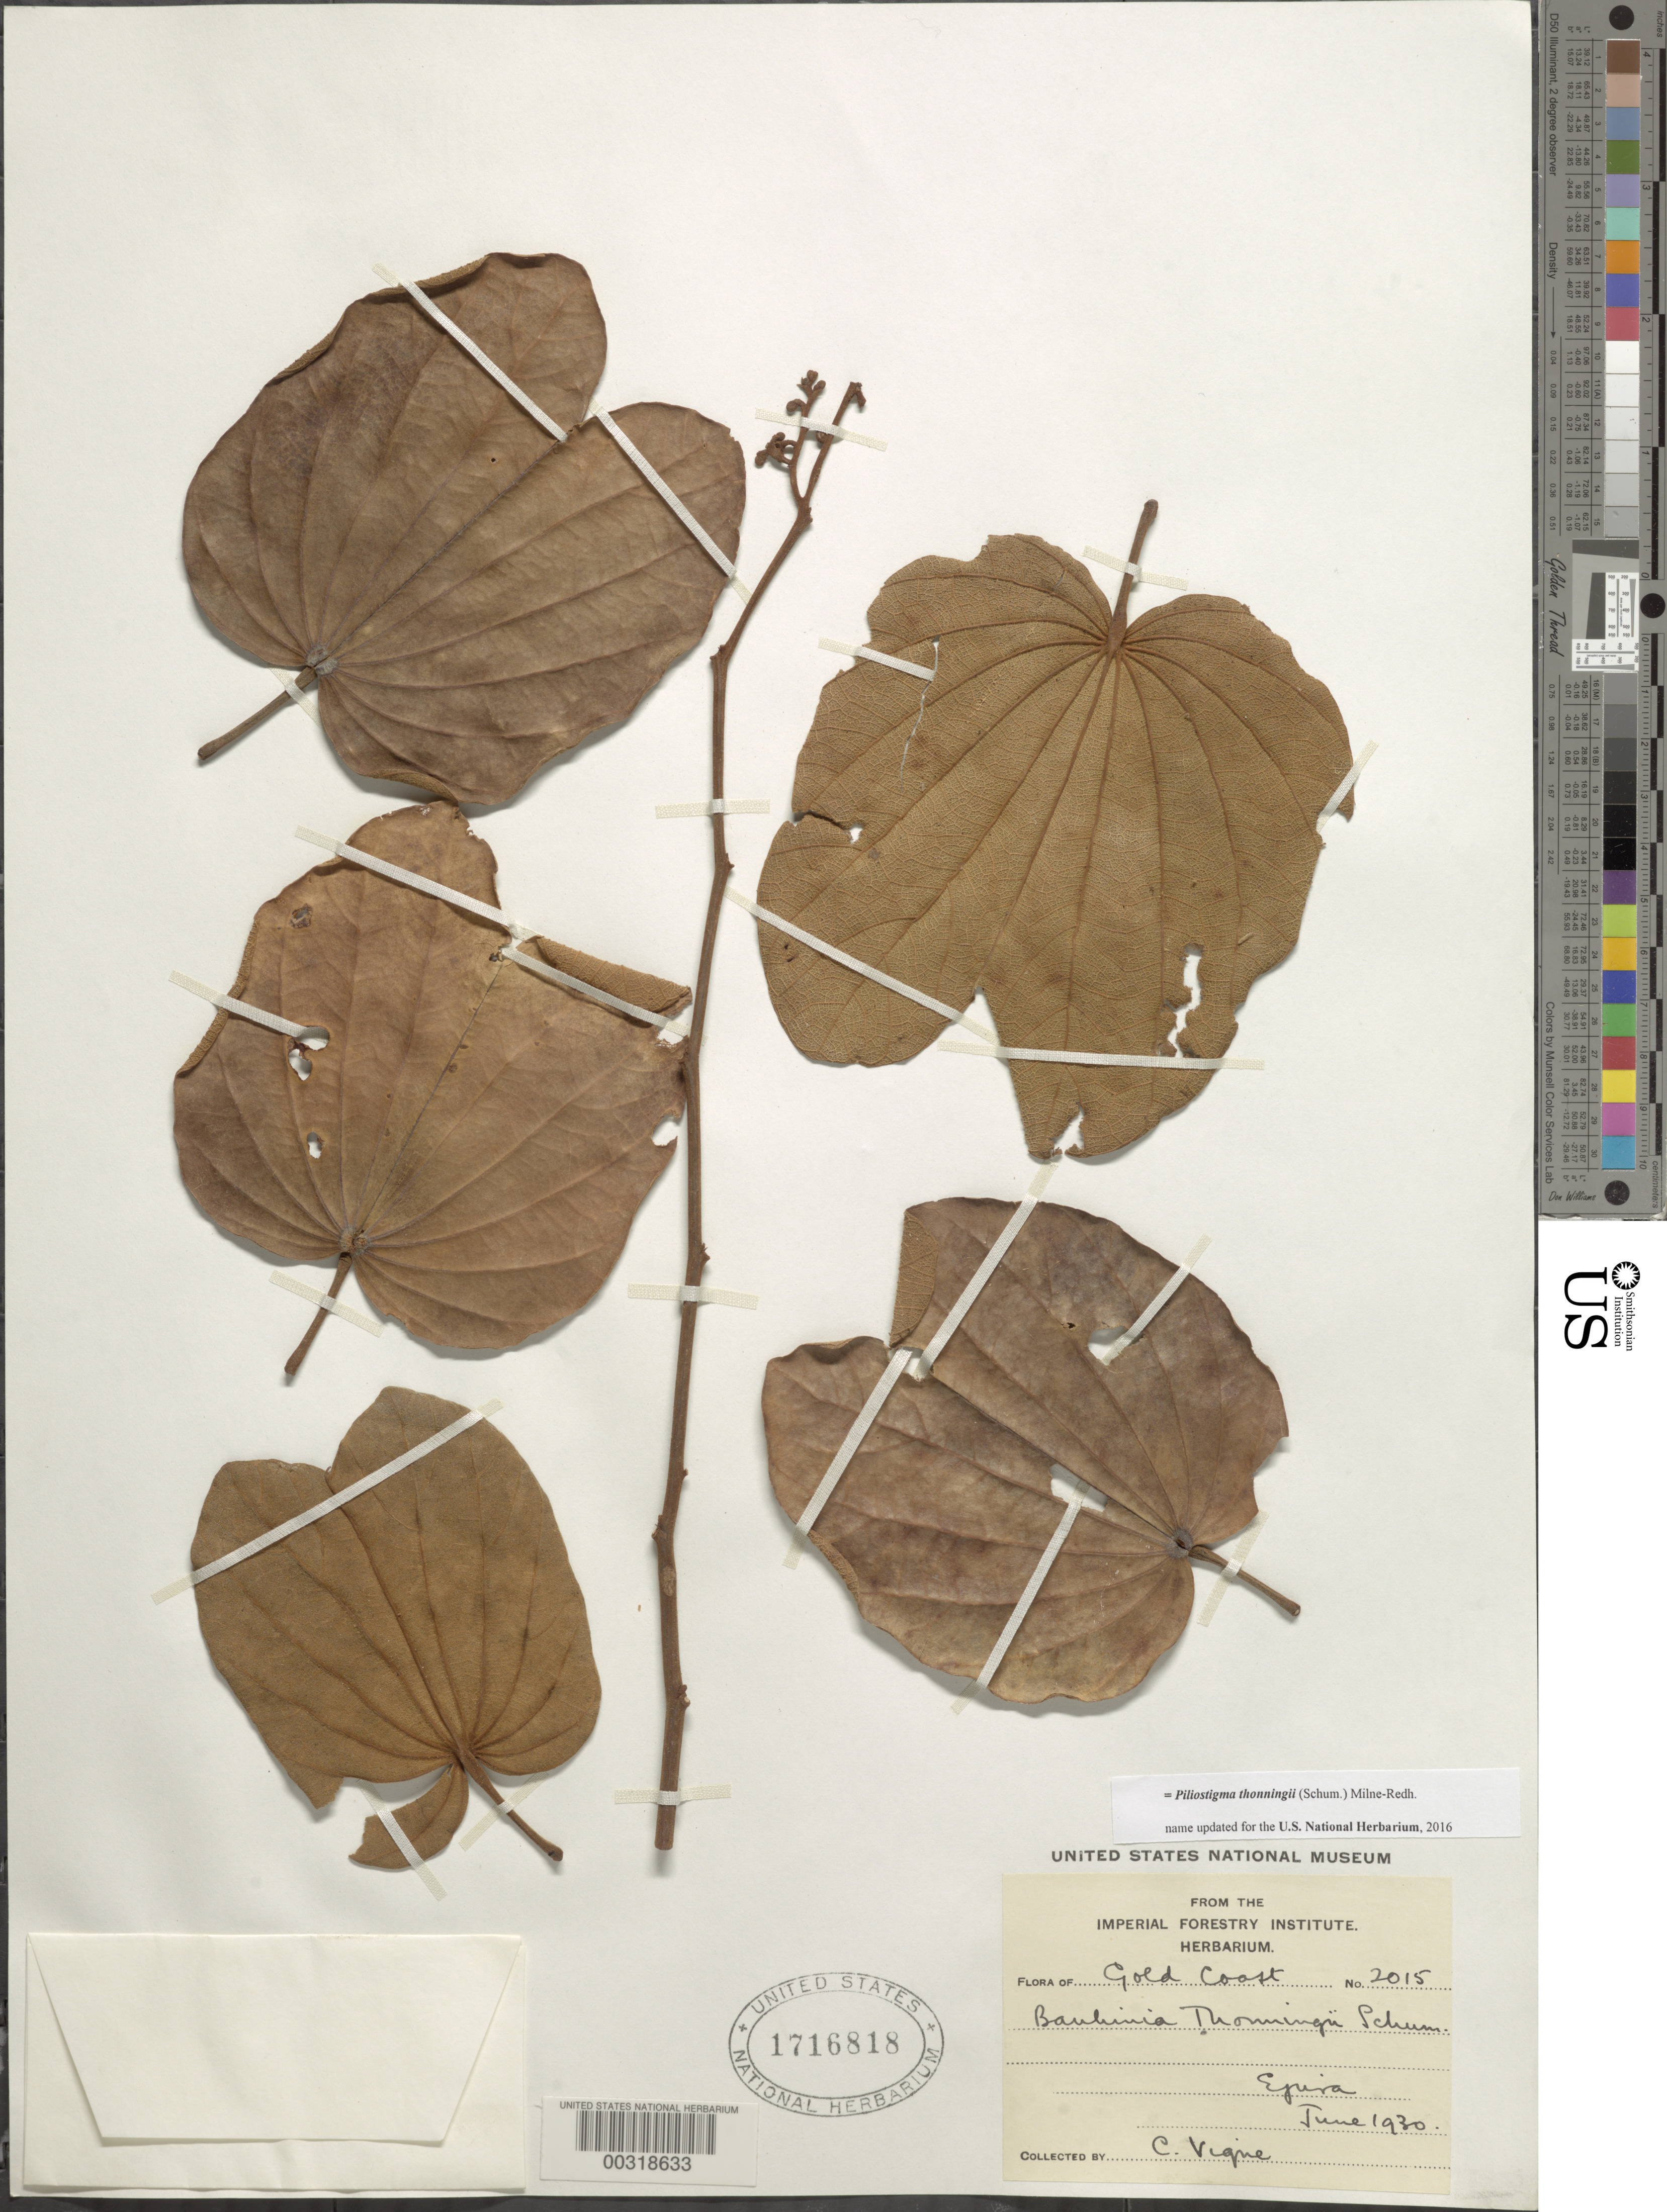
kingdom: Plantae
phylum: Tracheophyta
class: Magnoliopsida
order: Fabales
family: Fabaceae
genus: Piliostigma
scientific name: Piliostigma thonningii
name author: (Schumach.) Milne-Redh.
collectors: C. Vigne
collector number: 2015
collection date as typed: Jun 1930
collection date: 1930-06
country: Ghana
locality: Ejura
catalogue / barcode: US 1716818